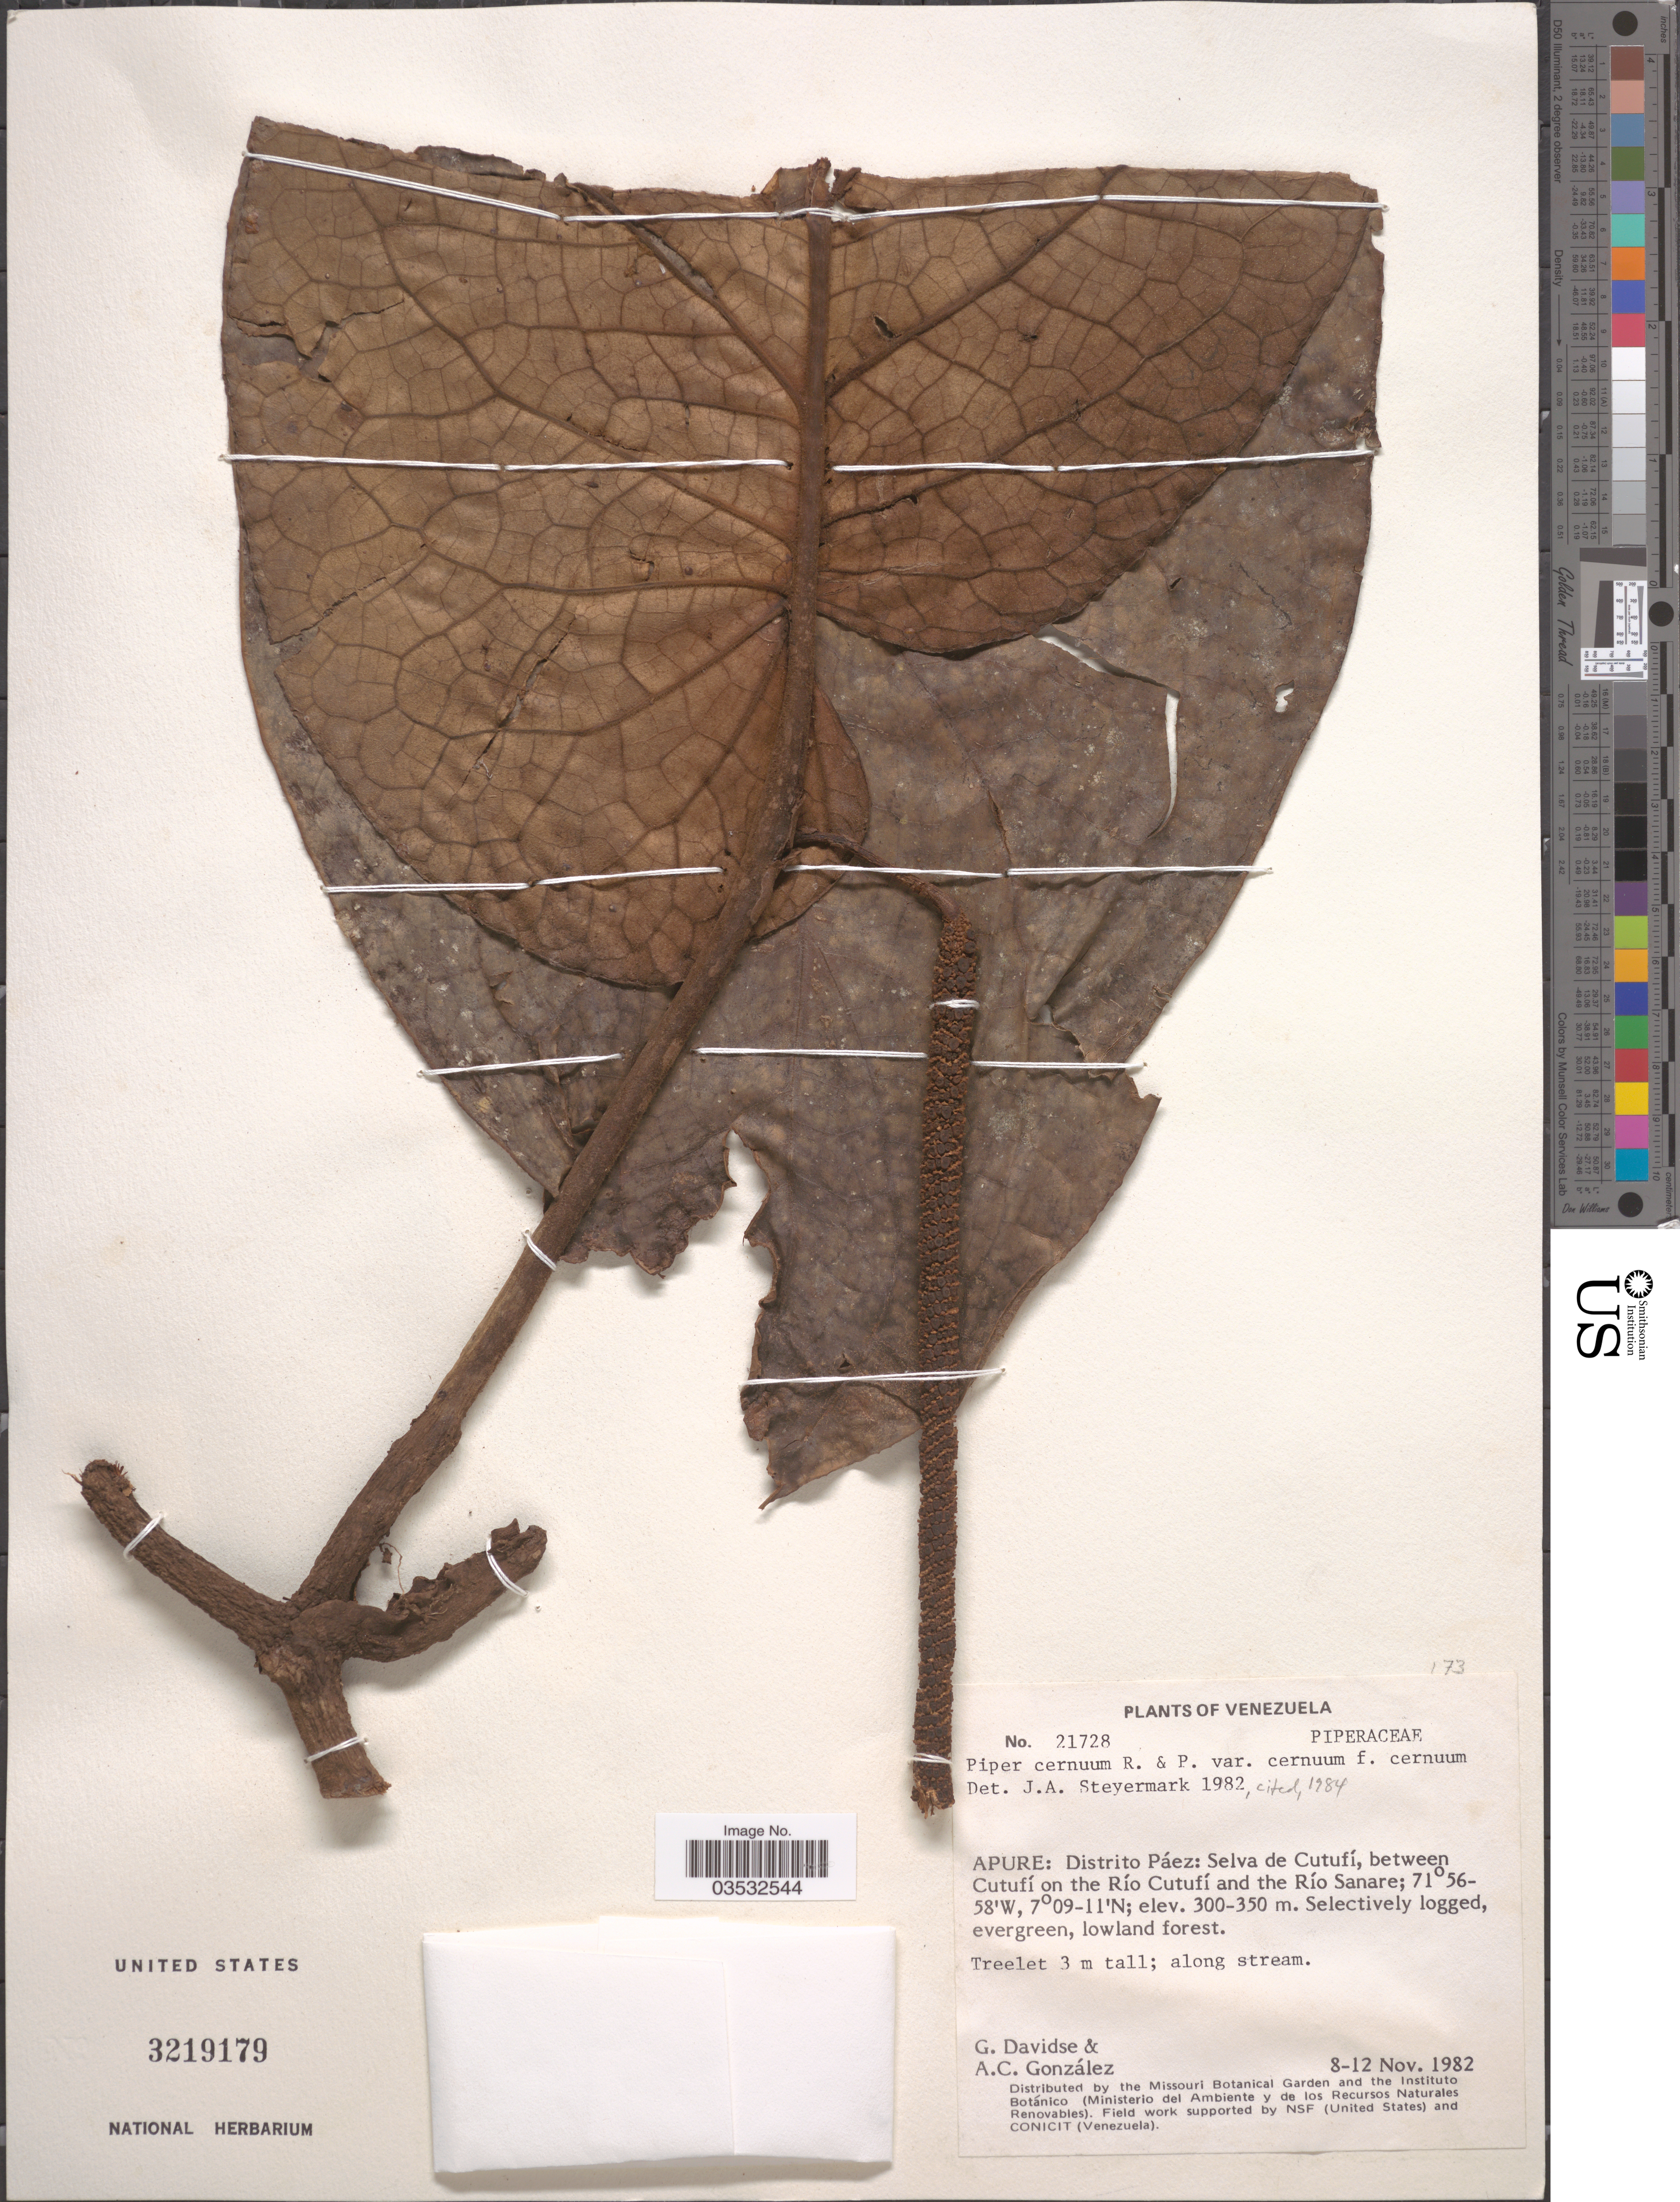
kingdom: Plantae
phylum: Tracheophyta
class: Magnoliopsida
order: Piperales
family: Piperaceae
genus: Piper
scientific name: Piper cernuum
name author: Vell.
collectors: G. Davidse & A. C. González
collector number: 21728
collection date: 1982-11-08/1982-11-12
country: Venezuela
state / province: Apure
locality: Distrito Páez: Selva de Cutufí, between Cutufí on the Río Cutufí and the Río Sanare.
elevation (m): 300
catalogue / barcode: US 3219179